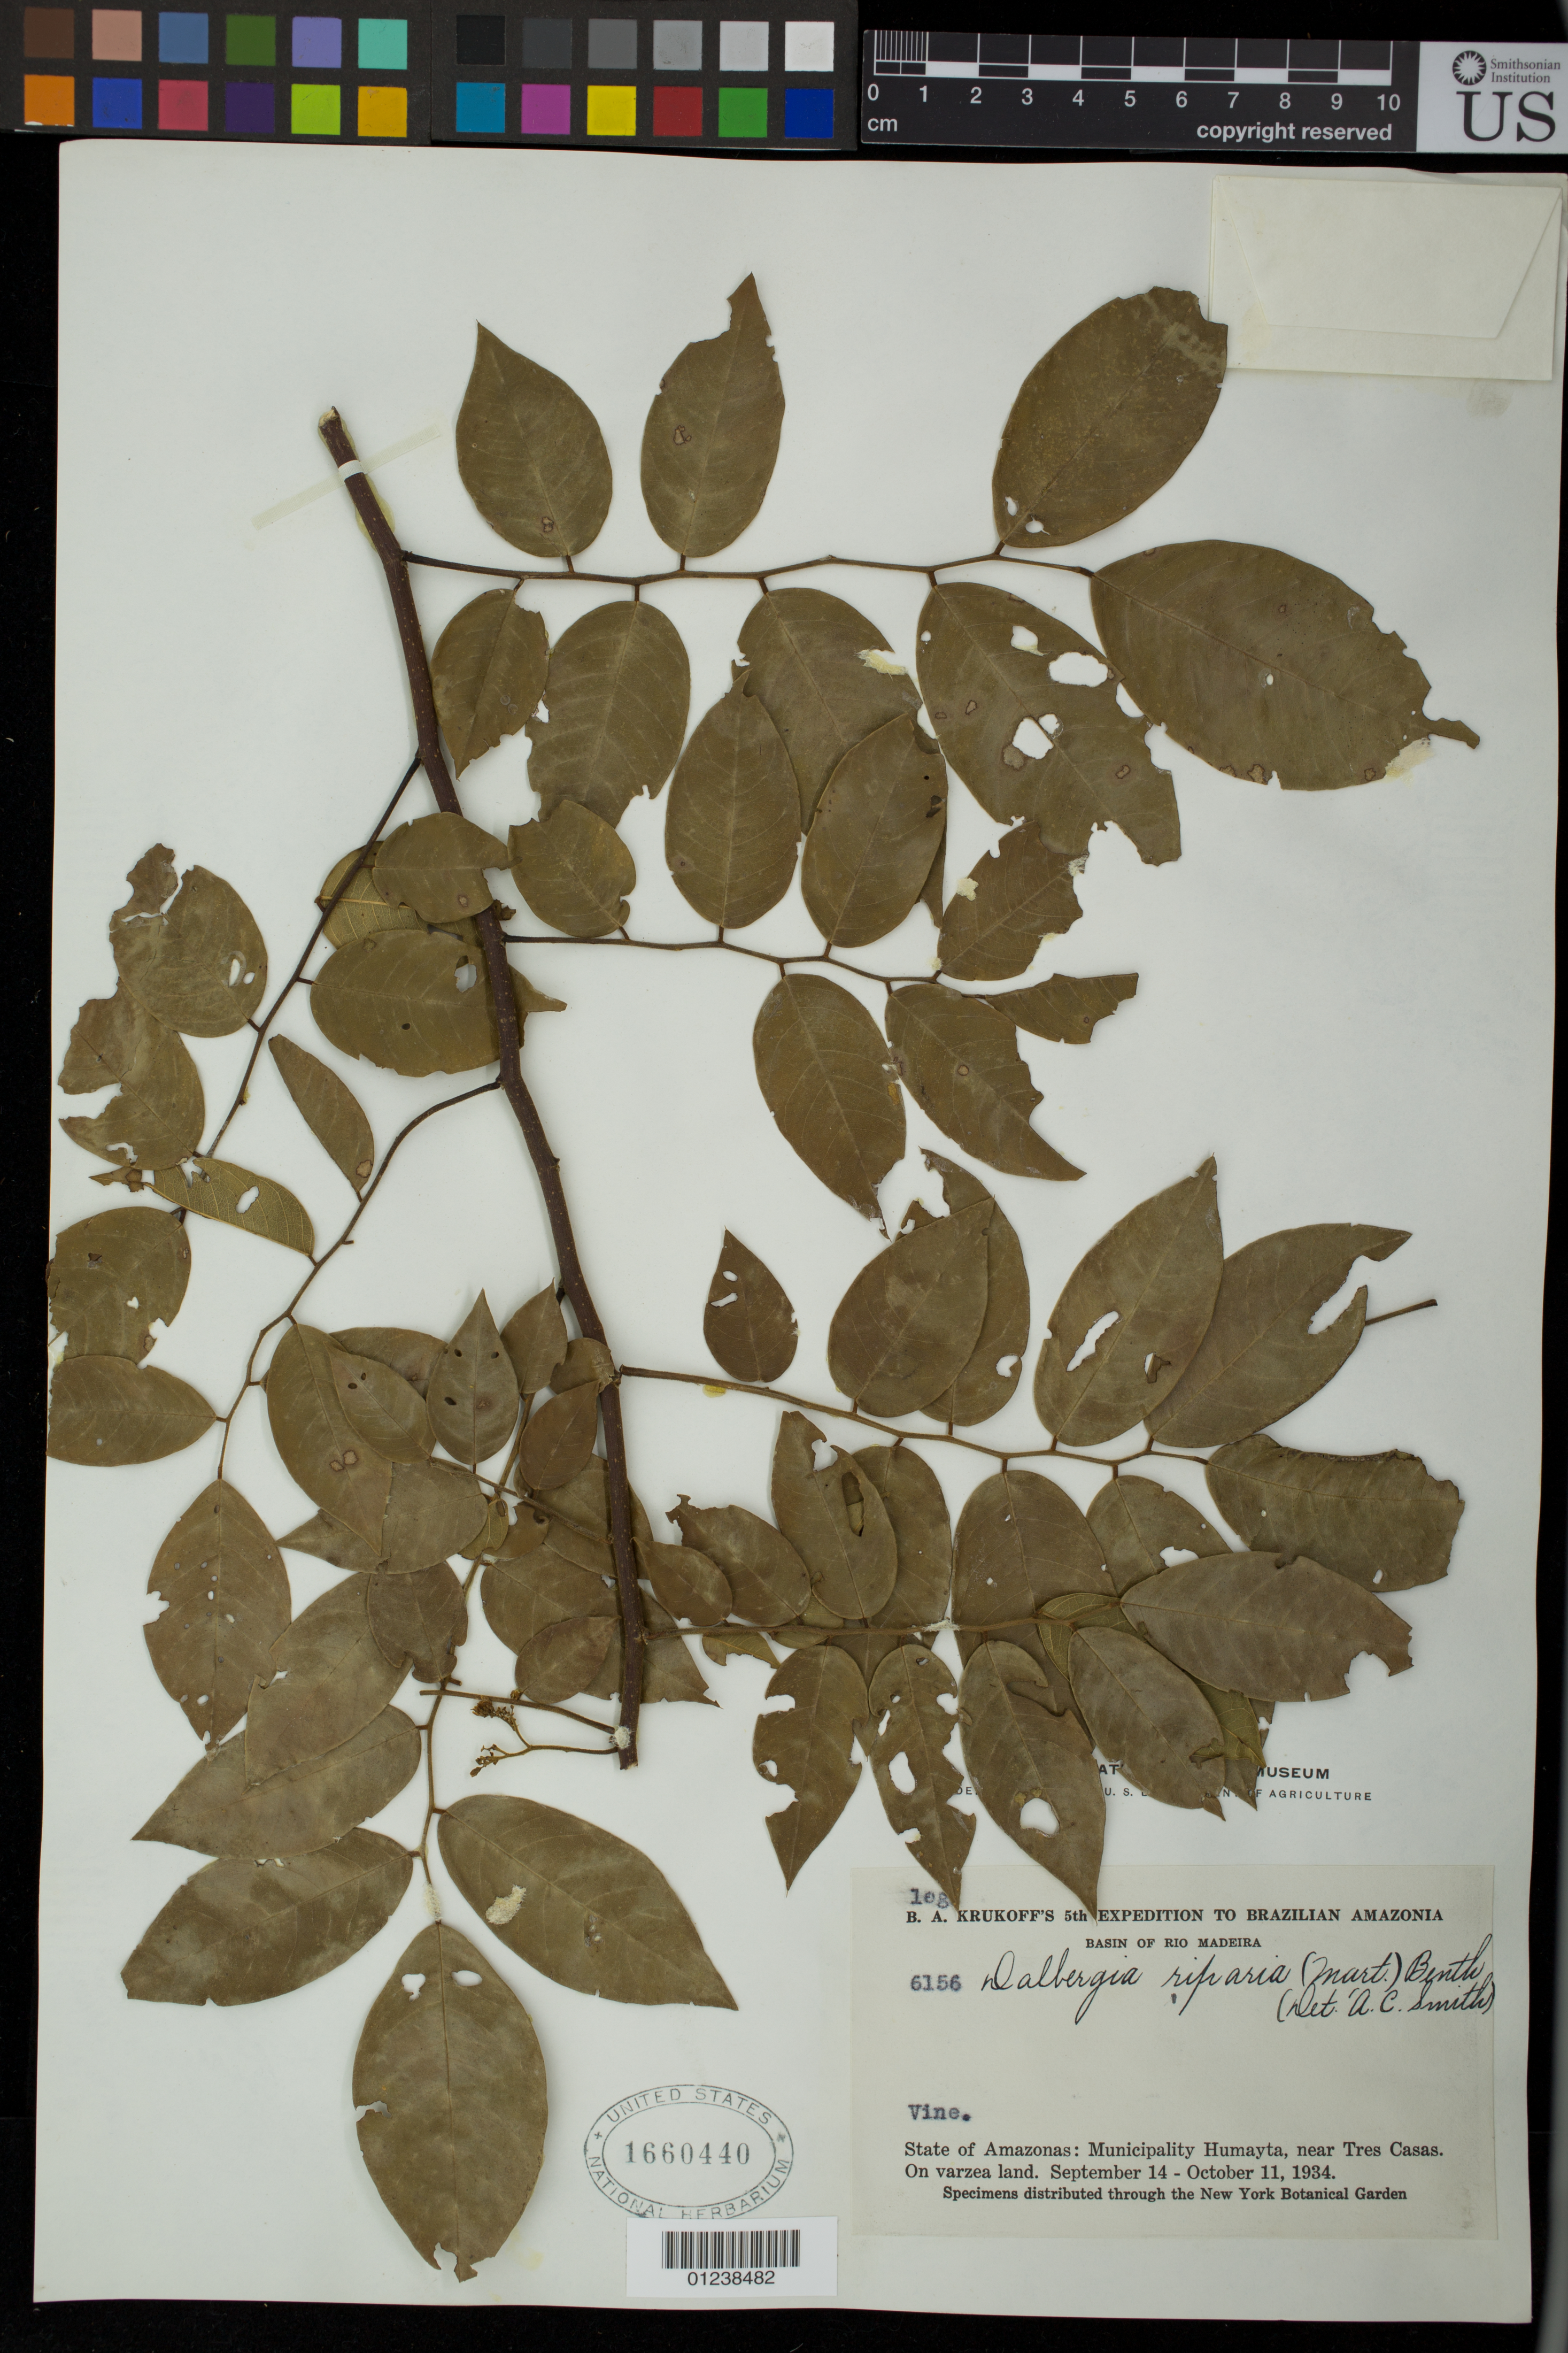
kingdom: Plantae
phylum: Tracheophyta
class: Magnoliopsida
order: Fabales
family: Fabaceae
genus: Dalbergia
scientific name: Dalbergia riparia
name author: (Mart.) Benth.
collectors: B. A. Krukoff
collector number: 6156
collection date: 1934-09-14/1934-10-11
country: Brazil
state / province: Amazonas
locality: Municipality Humayta, near Tres Casas. On varzea land. Basin of Rio Madeira.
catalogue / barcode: US 1660440